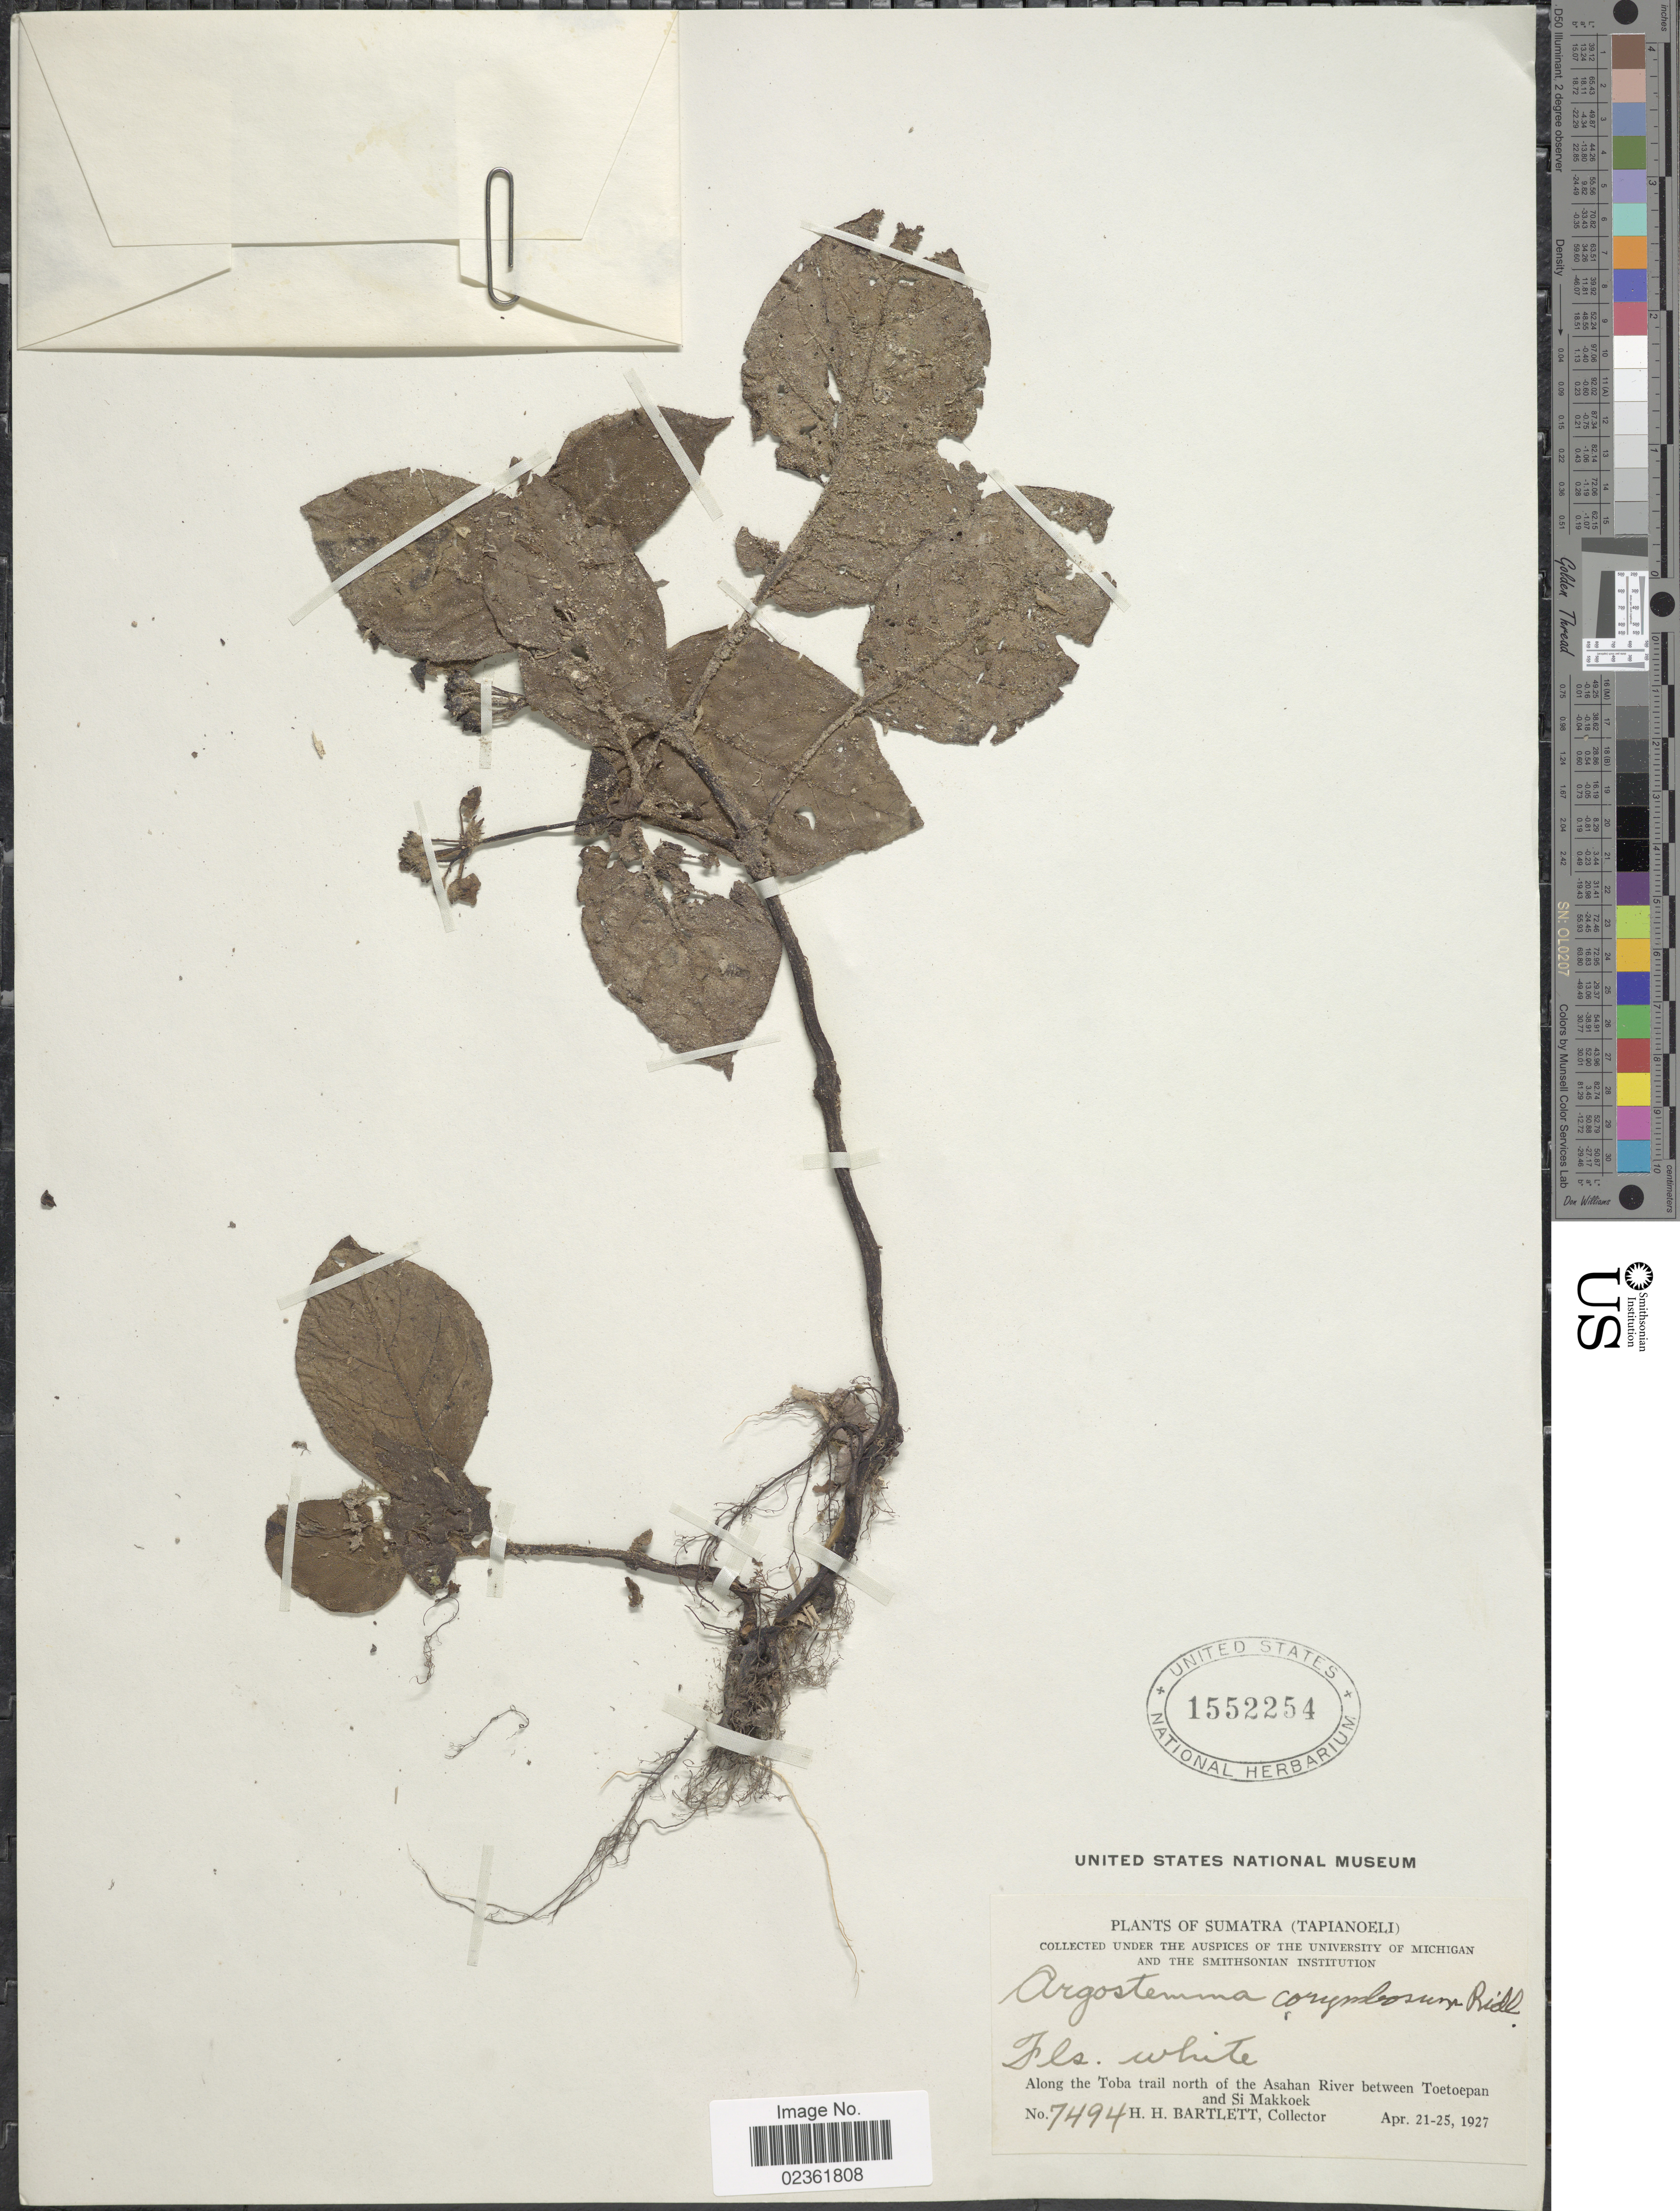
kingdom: Plantae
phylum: Tracheophyta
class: Magnoliopsida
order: Gentianales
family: Rubiaceae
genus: Argostemma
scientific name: Argostemma corymbosum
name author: Ridl.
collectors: H. H. Bartlett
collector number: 7494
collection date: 1927-04-21/1927-04-25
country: Indonesia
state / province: Sumatra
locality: (Tapianoeli), along the Toba trail north of the Asahan River between Toetoepan and Si Makkoek.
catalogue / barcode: US 1552254